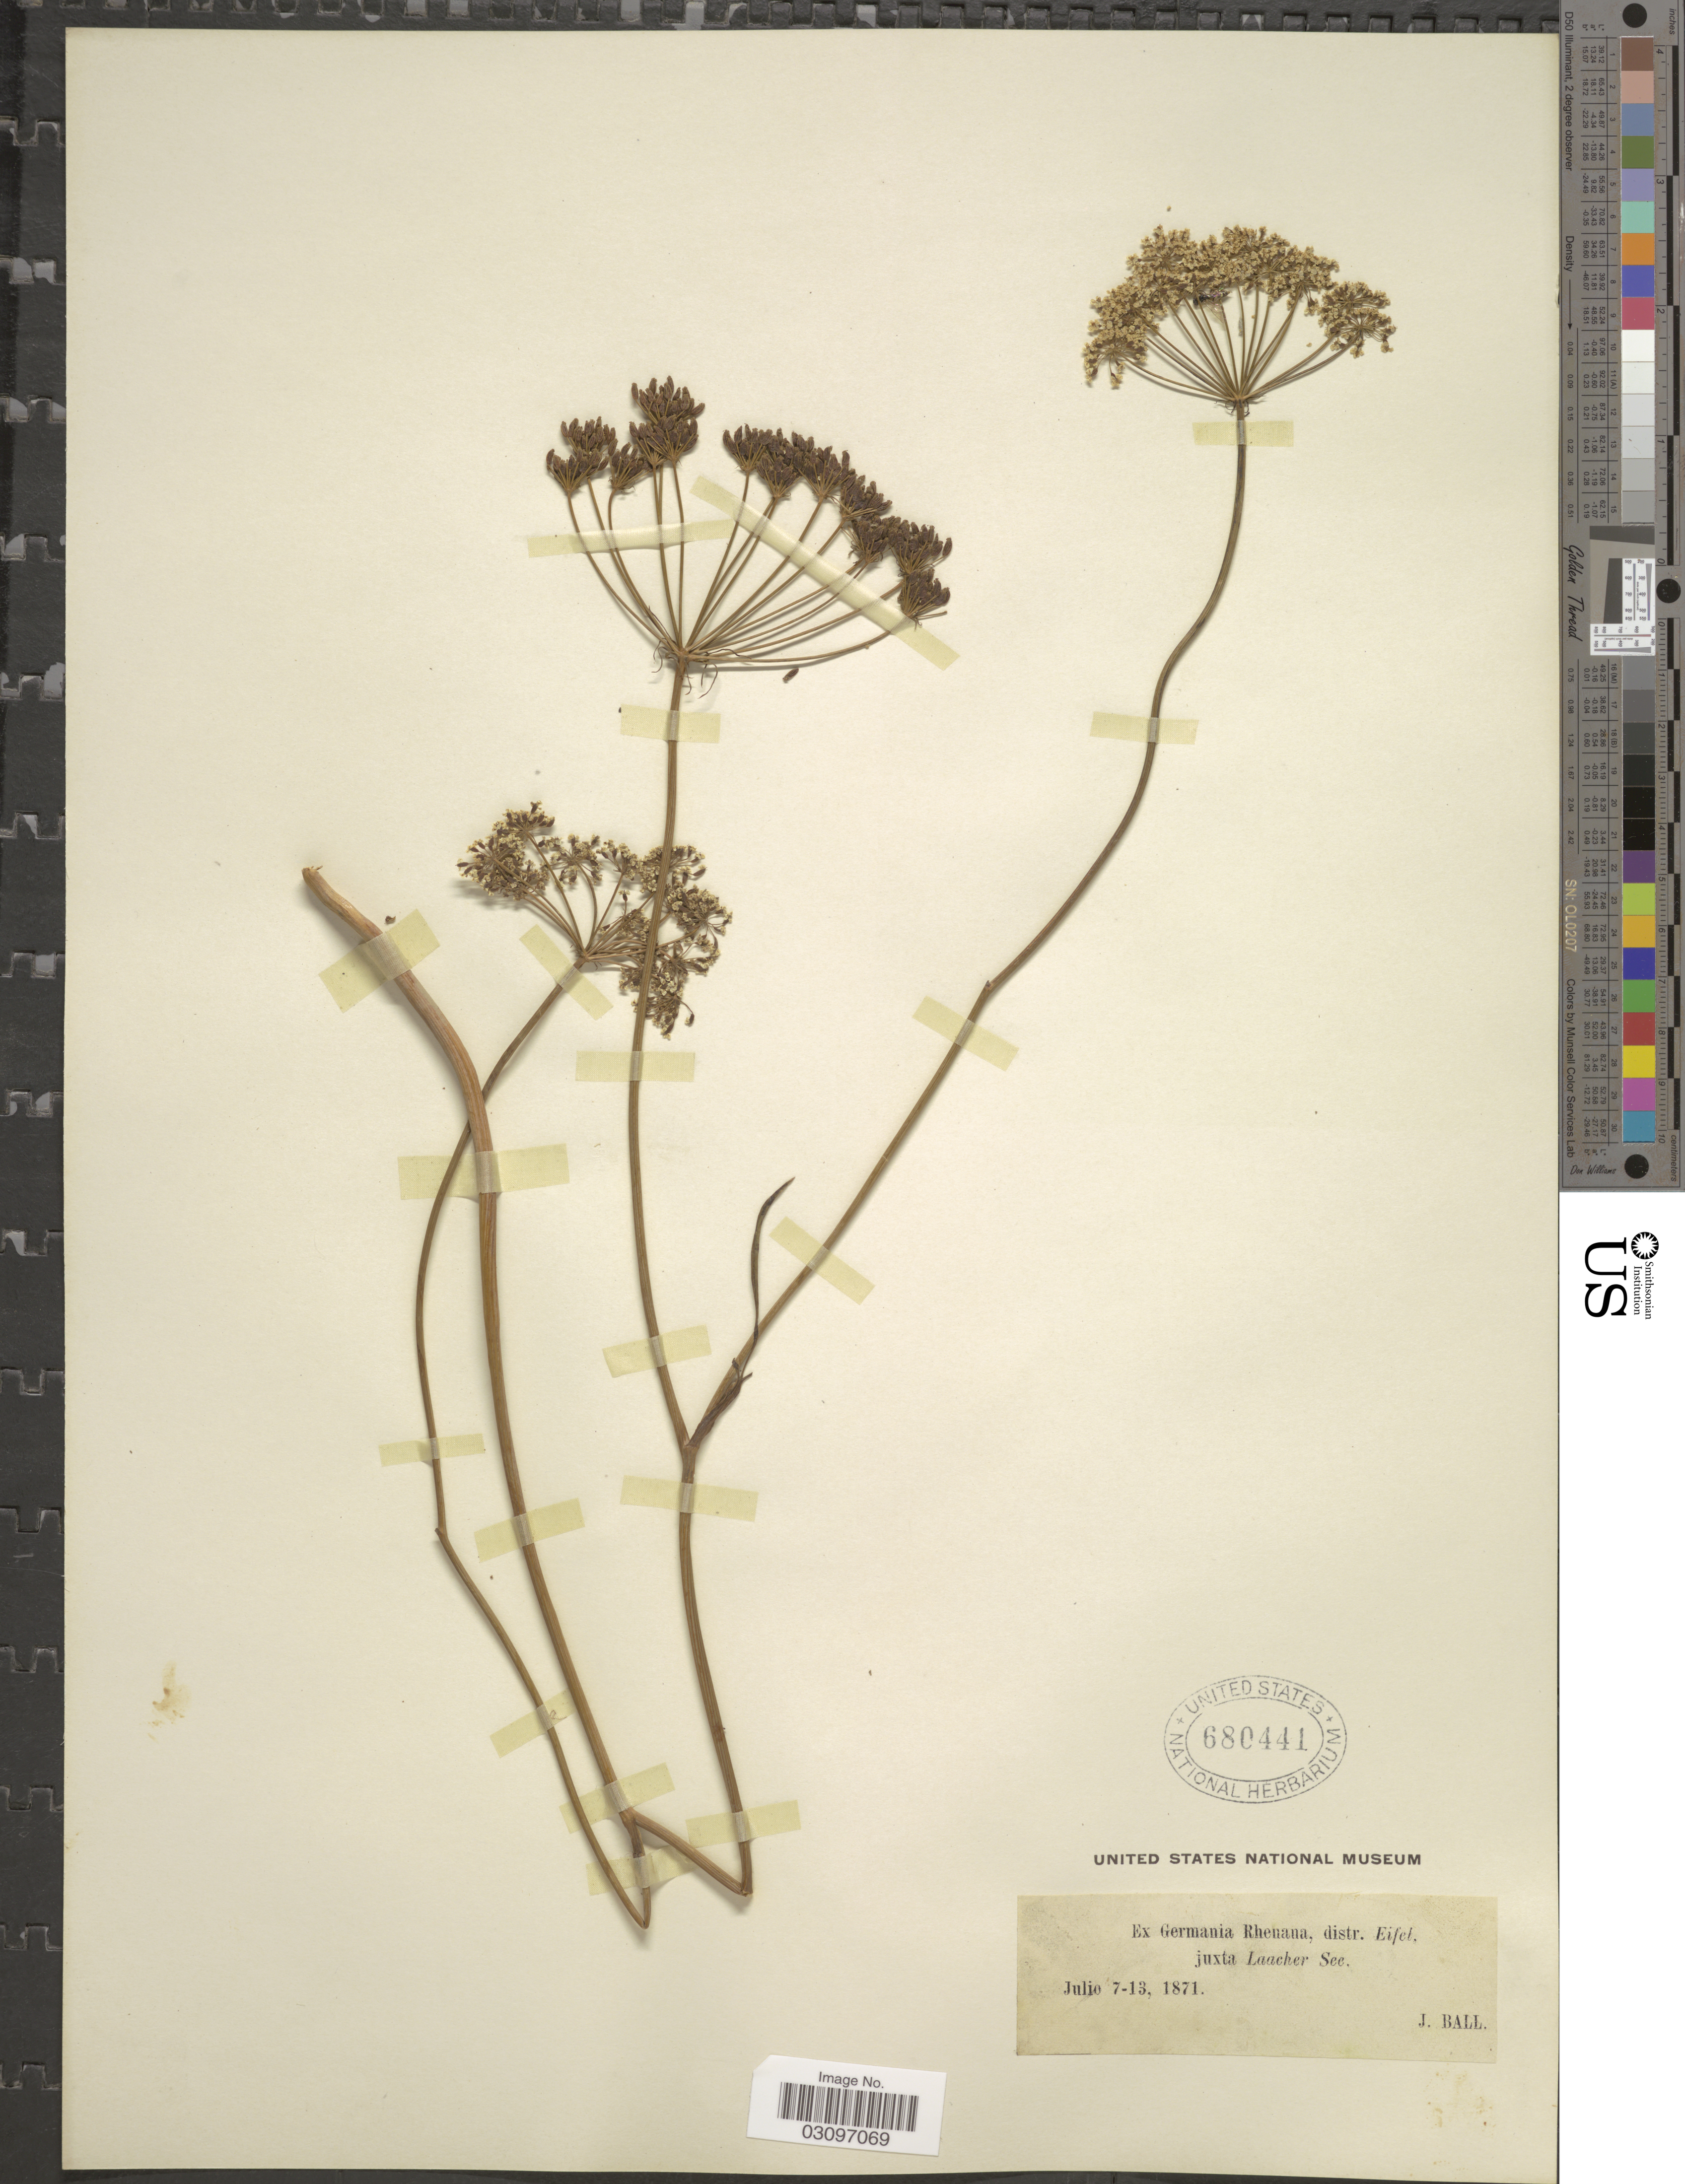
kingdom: Plantae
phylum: Tracheophyta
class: Magnoliopsida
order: Apiales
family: Apiaceae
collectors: J. Ball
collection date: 1871-07-07/1871-07-13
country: Germany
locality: Ex Germania Rhenana, distr. Eifel, juxta Laacher Sec.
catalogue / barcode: US 680441